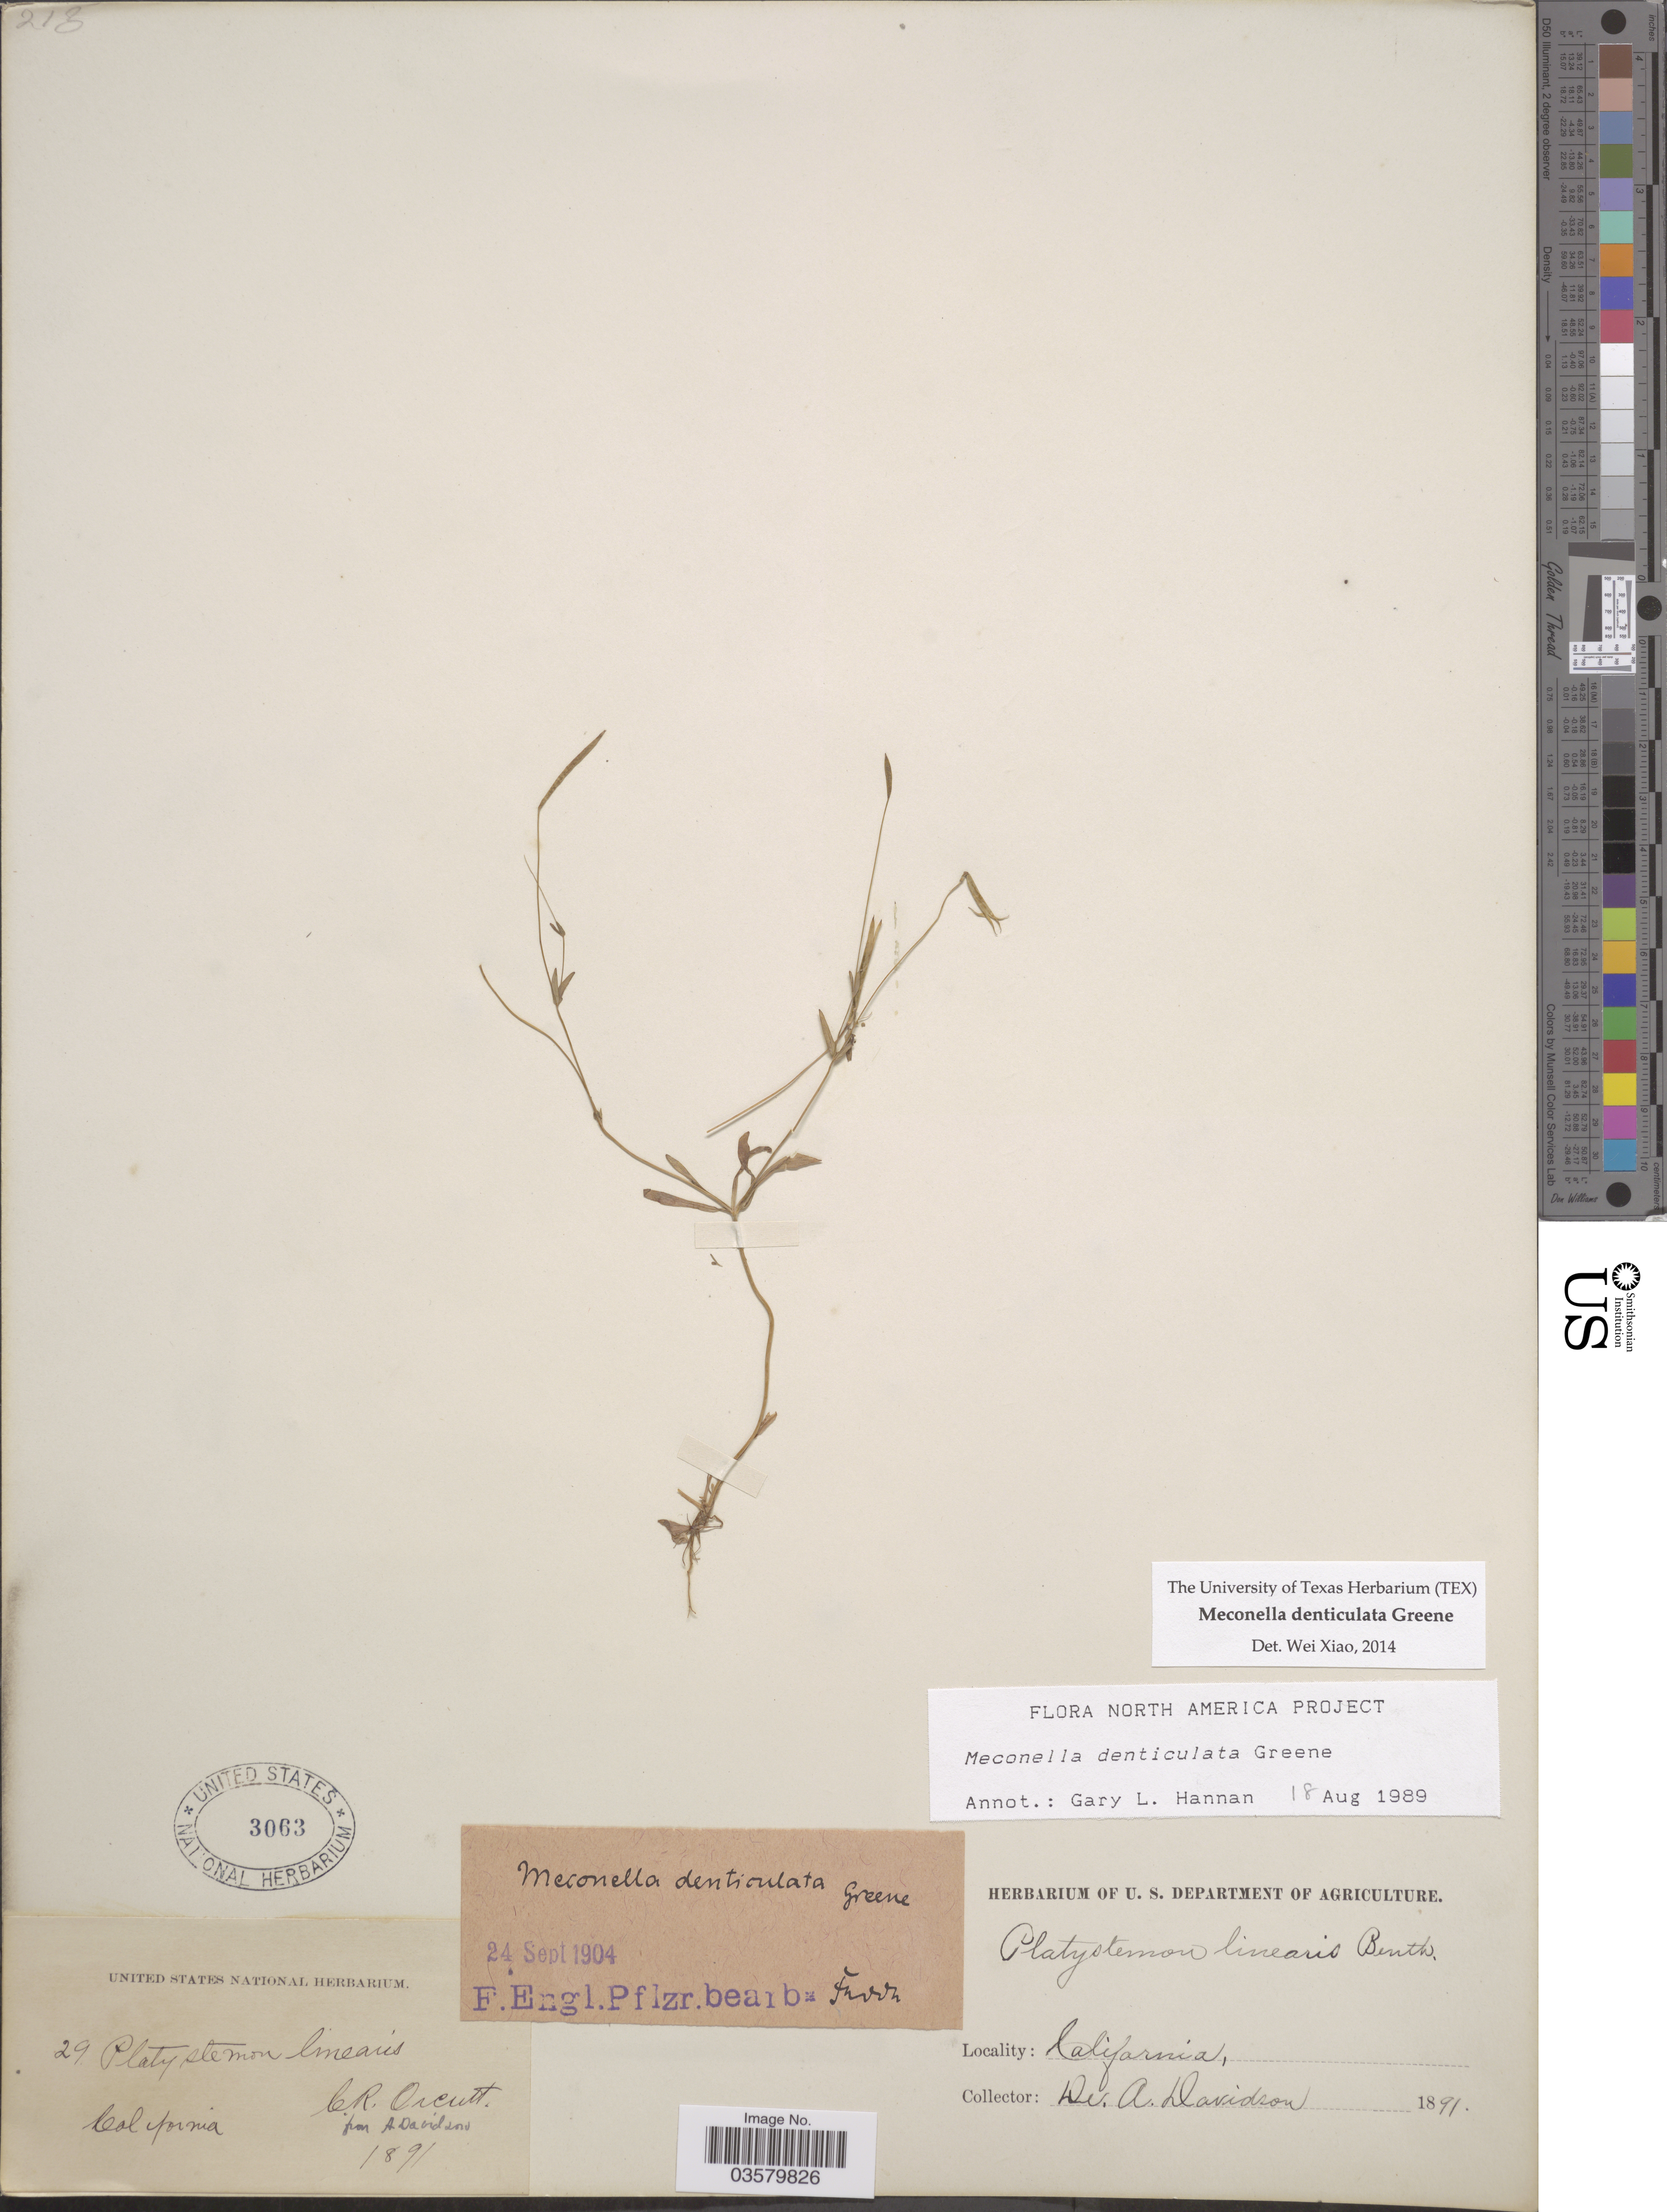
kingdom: Plantae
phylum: Tracheophyta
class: Magnoliopsida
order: Ranunculales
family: Papaveraceae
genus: Meconella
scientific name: Meconella denticulata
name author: Greene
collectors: A. Davidson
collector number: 29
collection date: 1891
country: United States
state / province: California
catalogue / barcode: US 3063